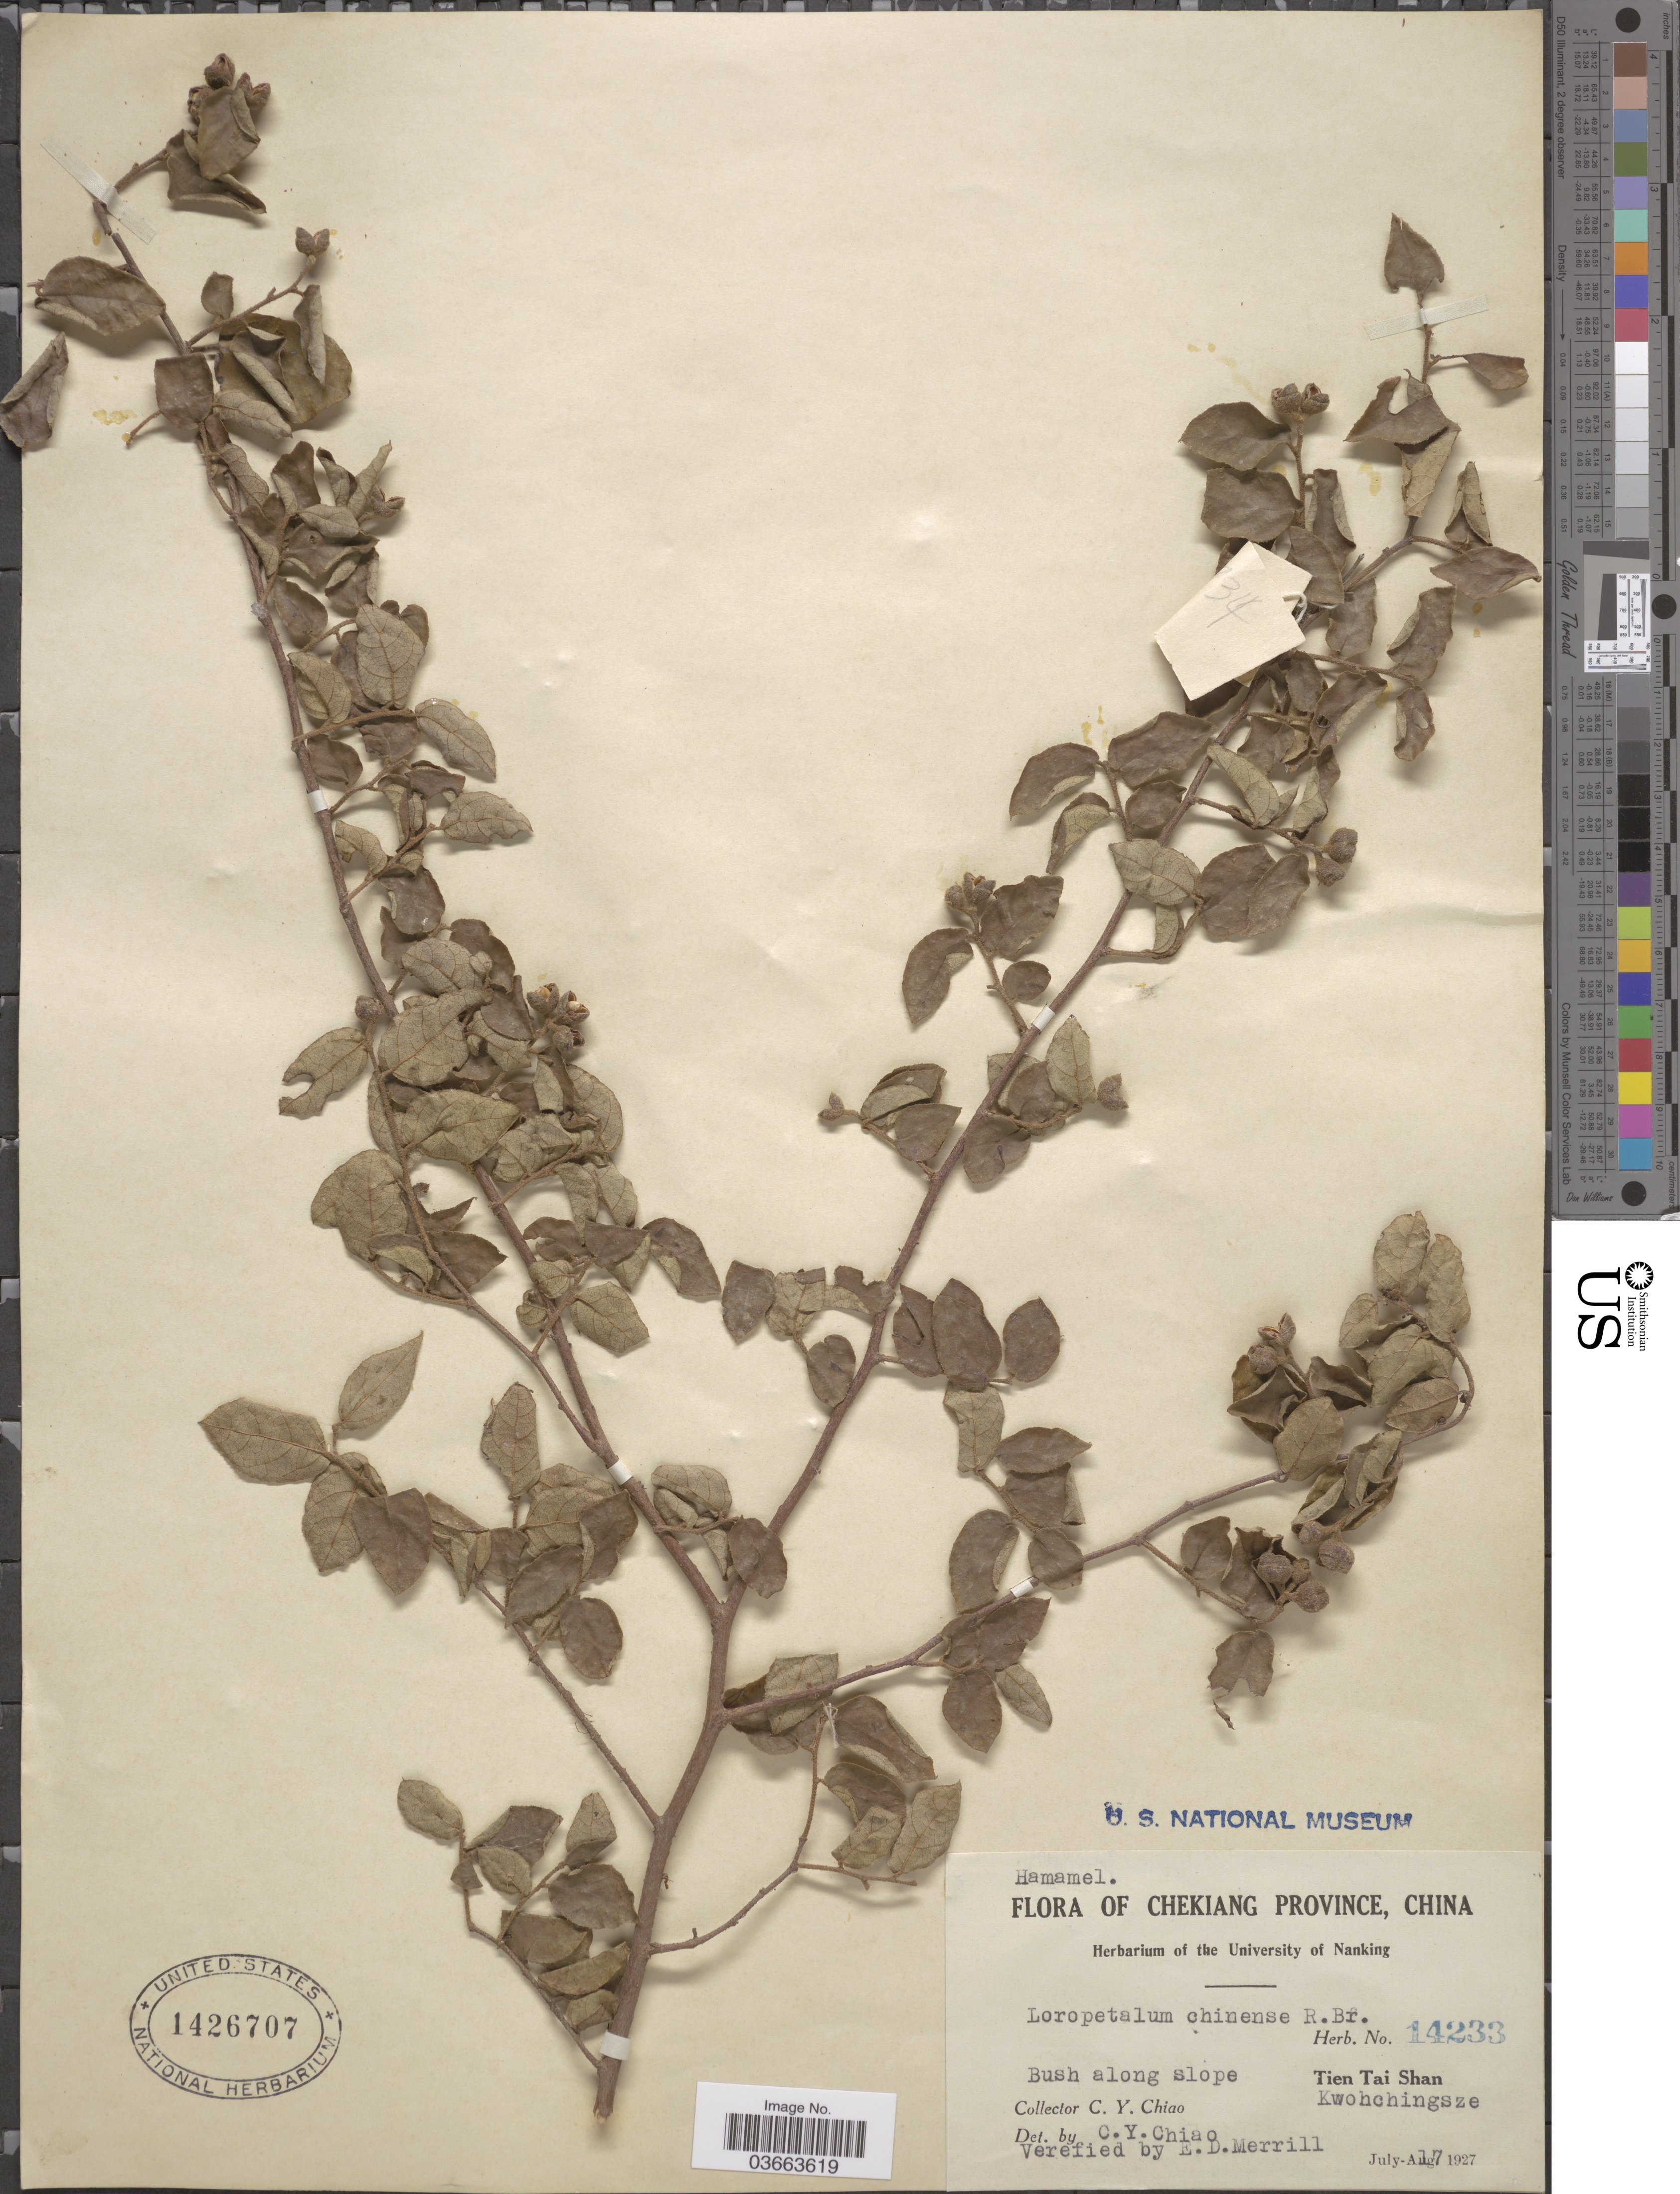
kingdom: Plantae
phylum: Tracheophyta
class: Magnoliopsida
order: Saxifragales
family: Hamamelidaceae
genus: Loropetalum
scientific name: Loropetalum chinense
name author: (R. Br.) Oliv.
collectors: C. Y. Chiao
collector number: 14233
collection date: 1927-07-17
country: China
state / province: Zhejiang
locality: Chekiang Province. Tien Tai Shan. Kwohchingsze.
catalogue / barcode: US 1426707